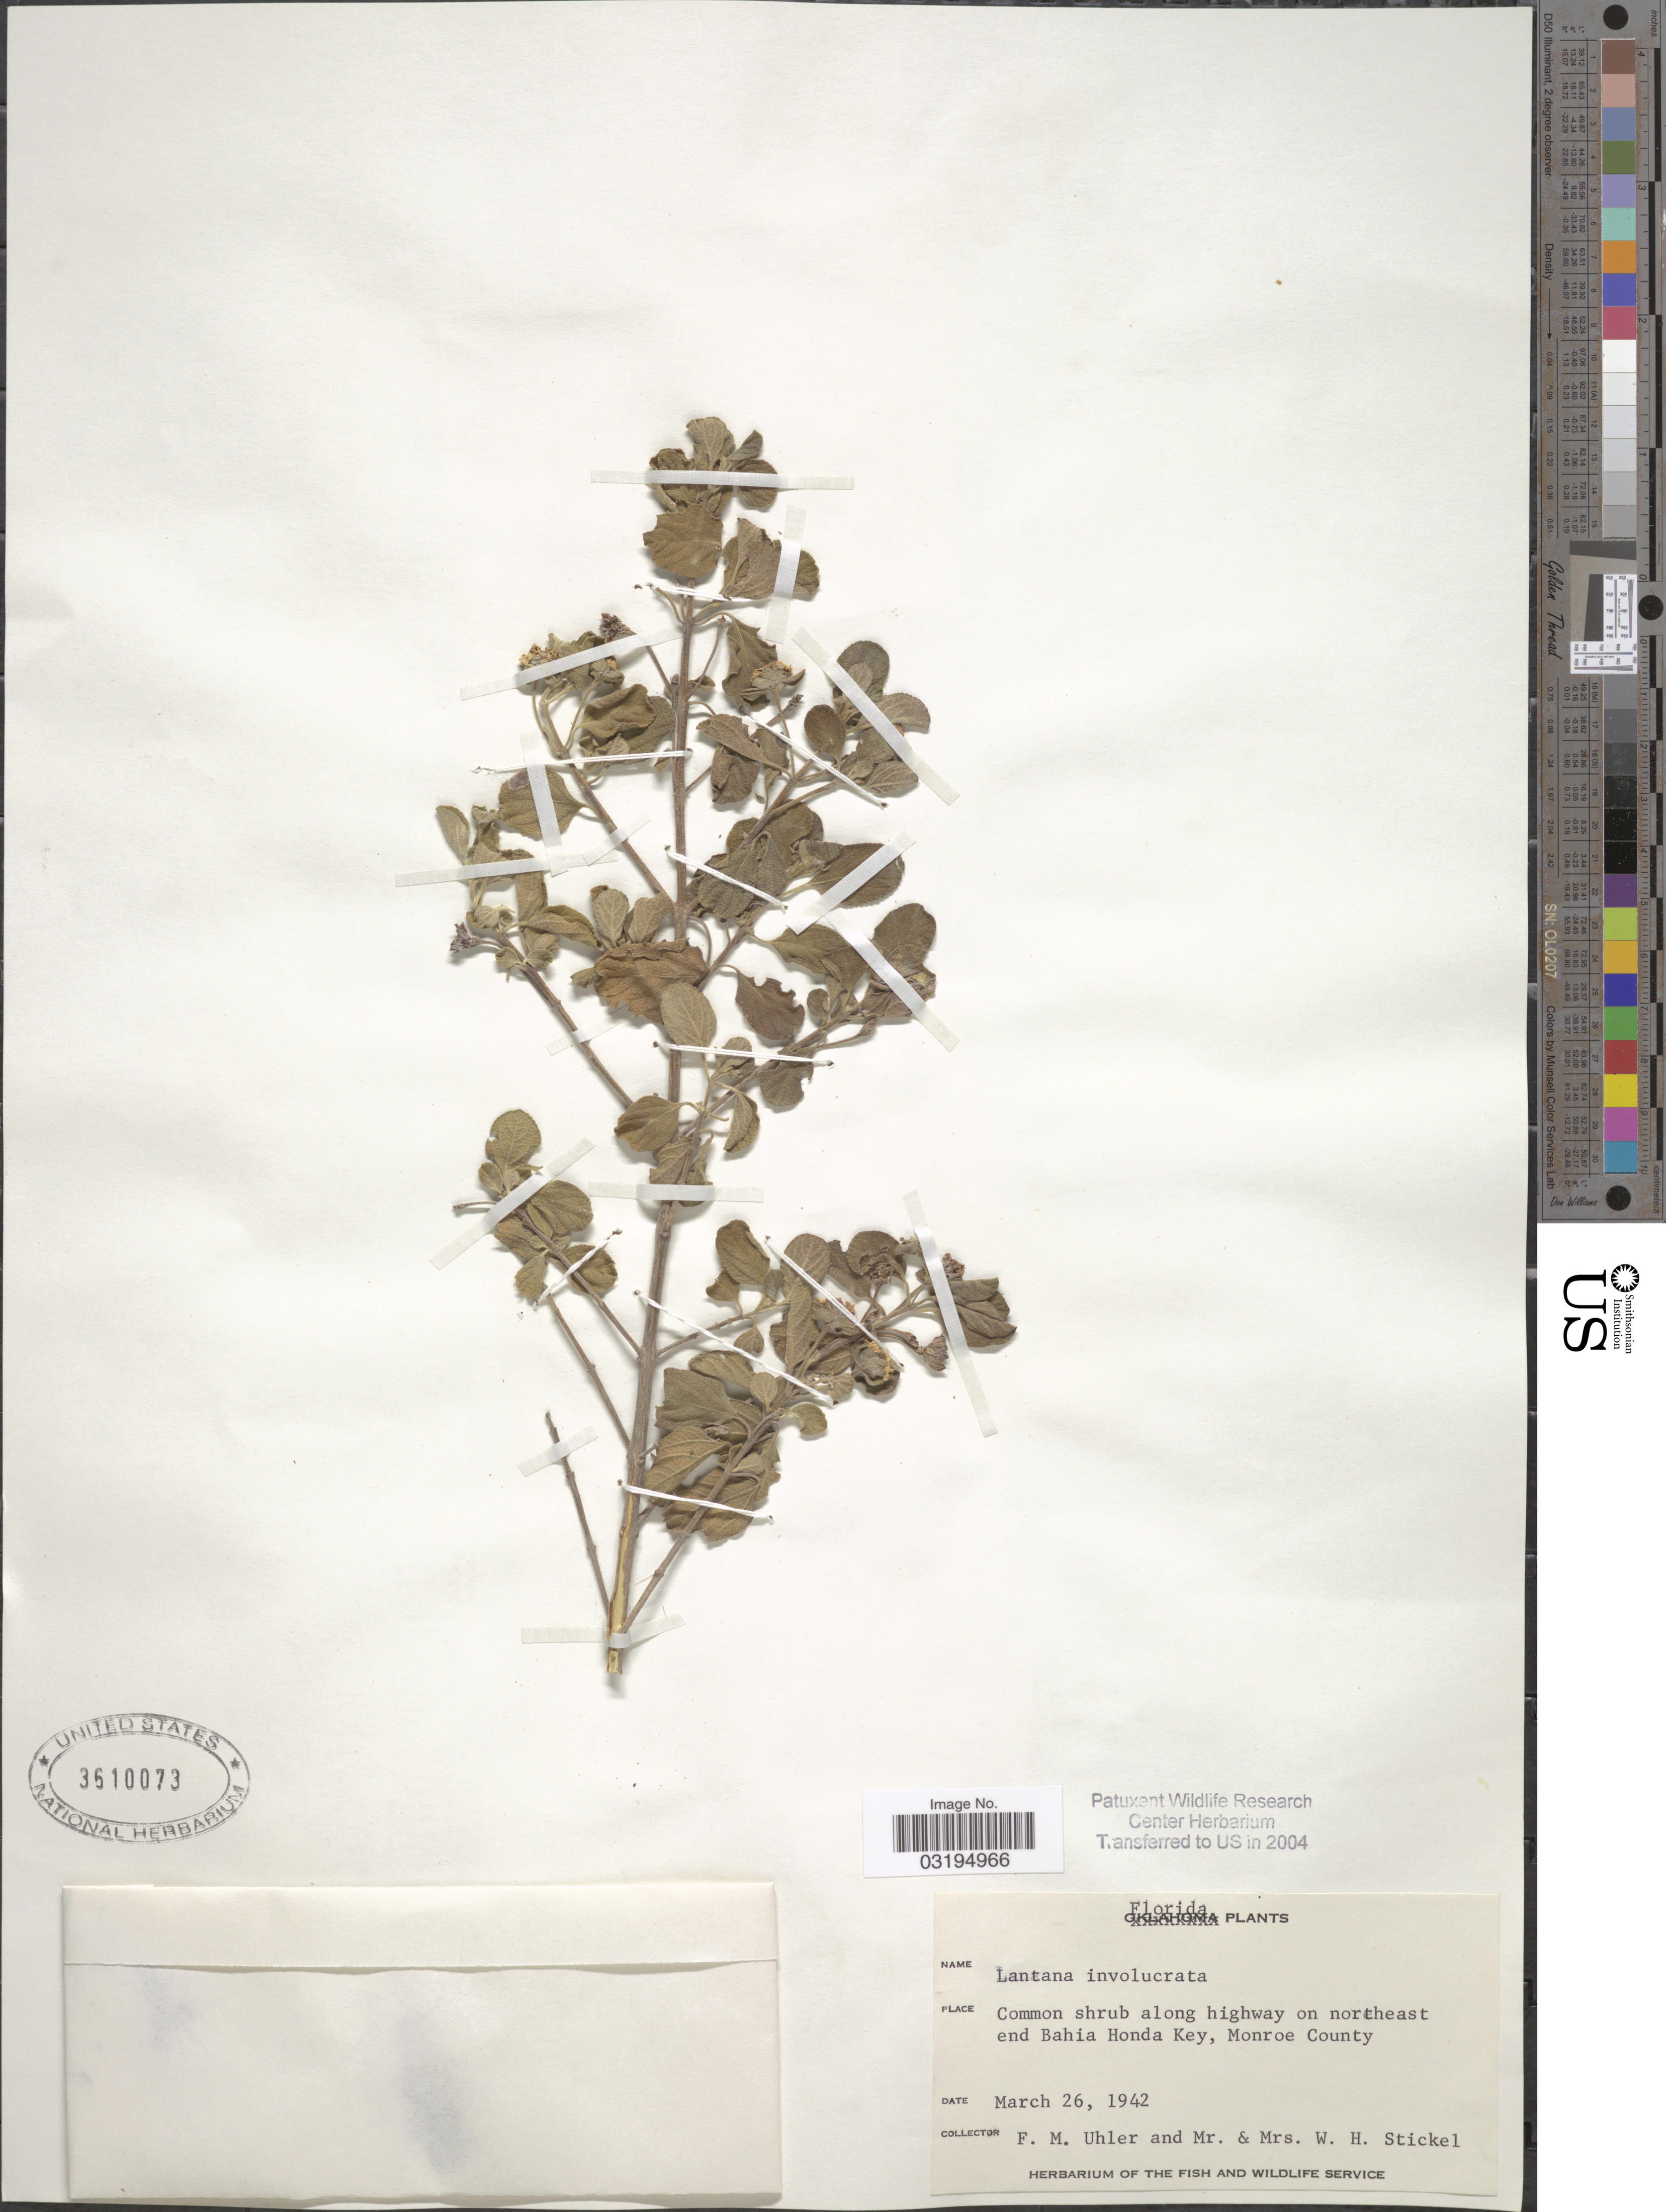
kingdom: Plantae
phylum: Tracheophyta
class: Magnoliopsida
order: Lamiales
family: Verbenaceae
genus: Lantana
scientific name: Lantana involucrata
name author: L.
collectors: F. M. Uhler, W. Stickel & W. Stickel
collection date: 1942-03-26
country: United States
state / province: Florida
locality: Common shrub along highway on northeast end Bahia Honda Key, Monroe County.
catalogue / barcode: US 3610073